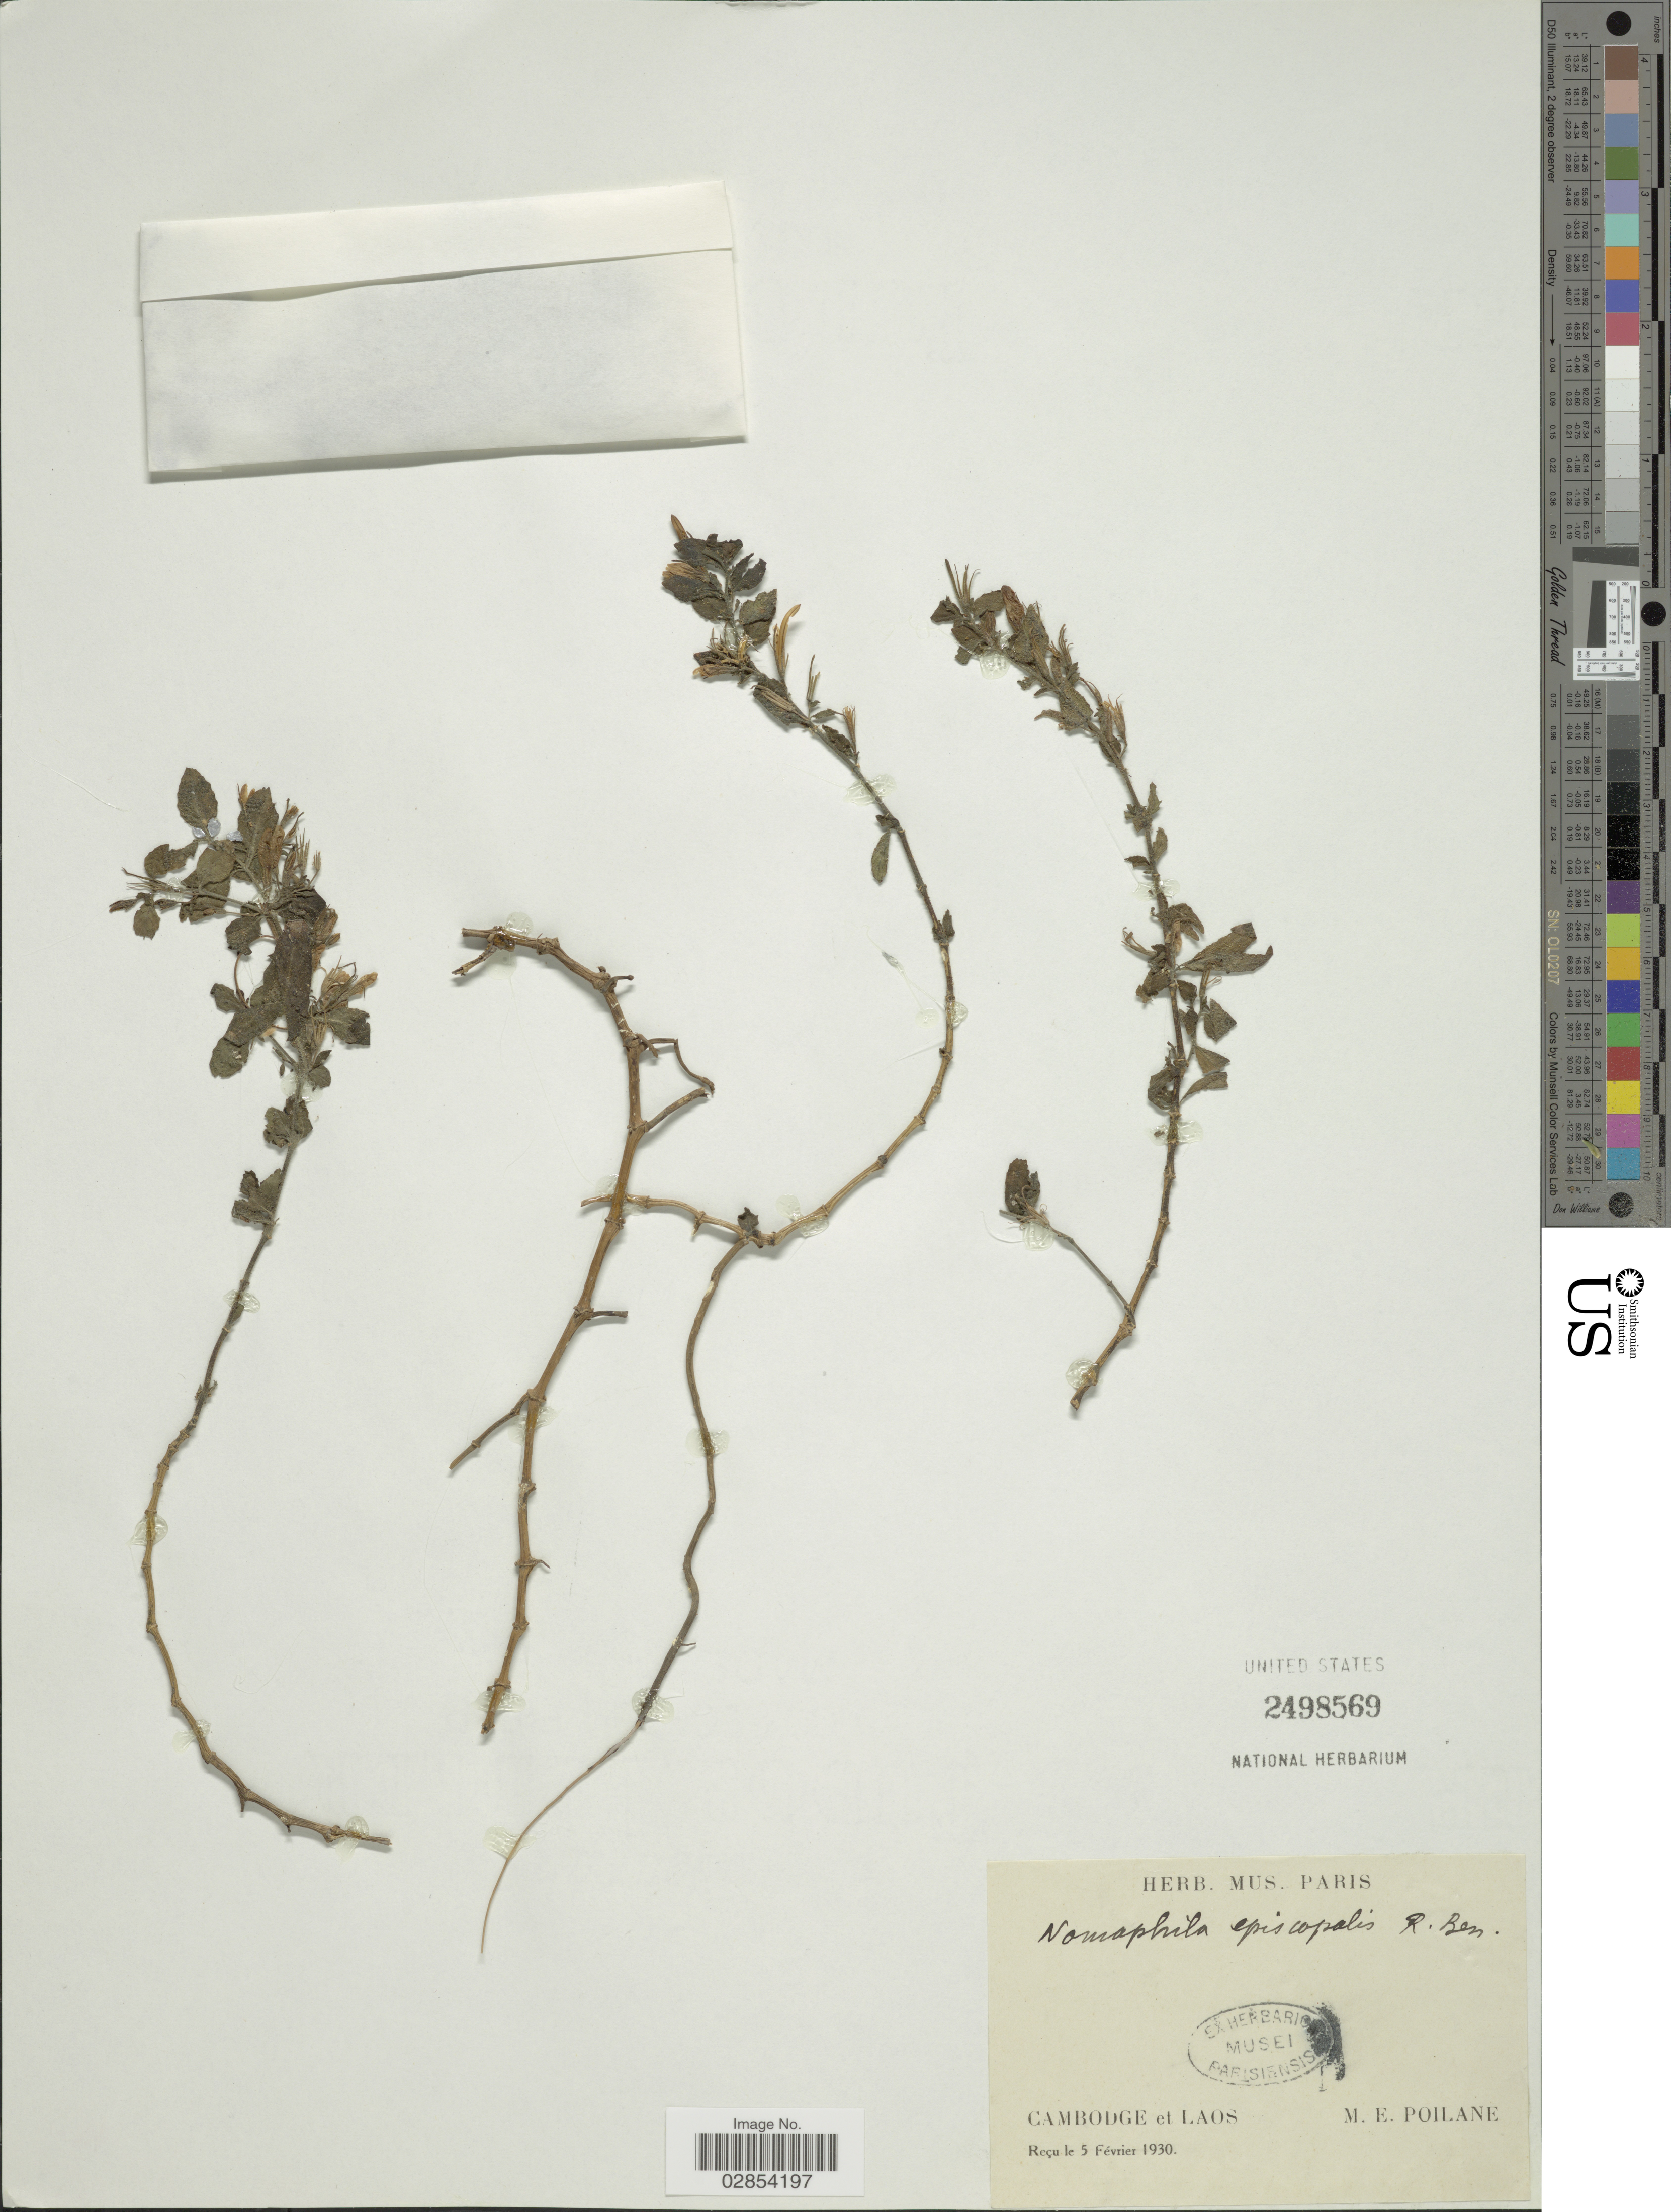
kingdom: Plantae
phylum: Tracheophyta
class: Magnoliopsida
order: Lamiales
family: Acanthaceae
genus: Hygrophila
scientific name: Hygrophila episcopalis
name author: (Benoist) Benoist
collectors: M. Poilane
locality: Cambodge et Laos.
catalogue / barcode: US 2498569